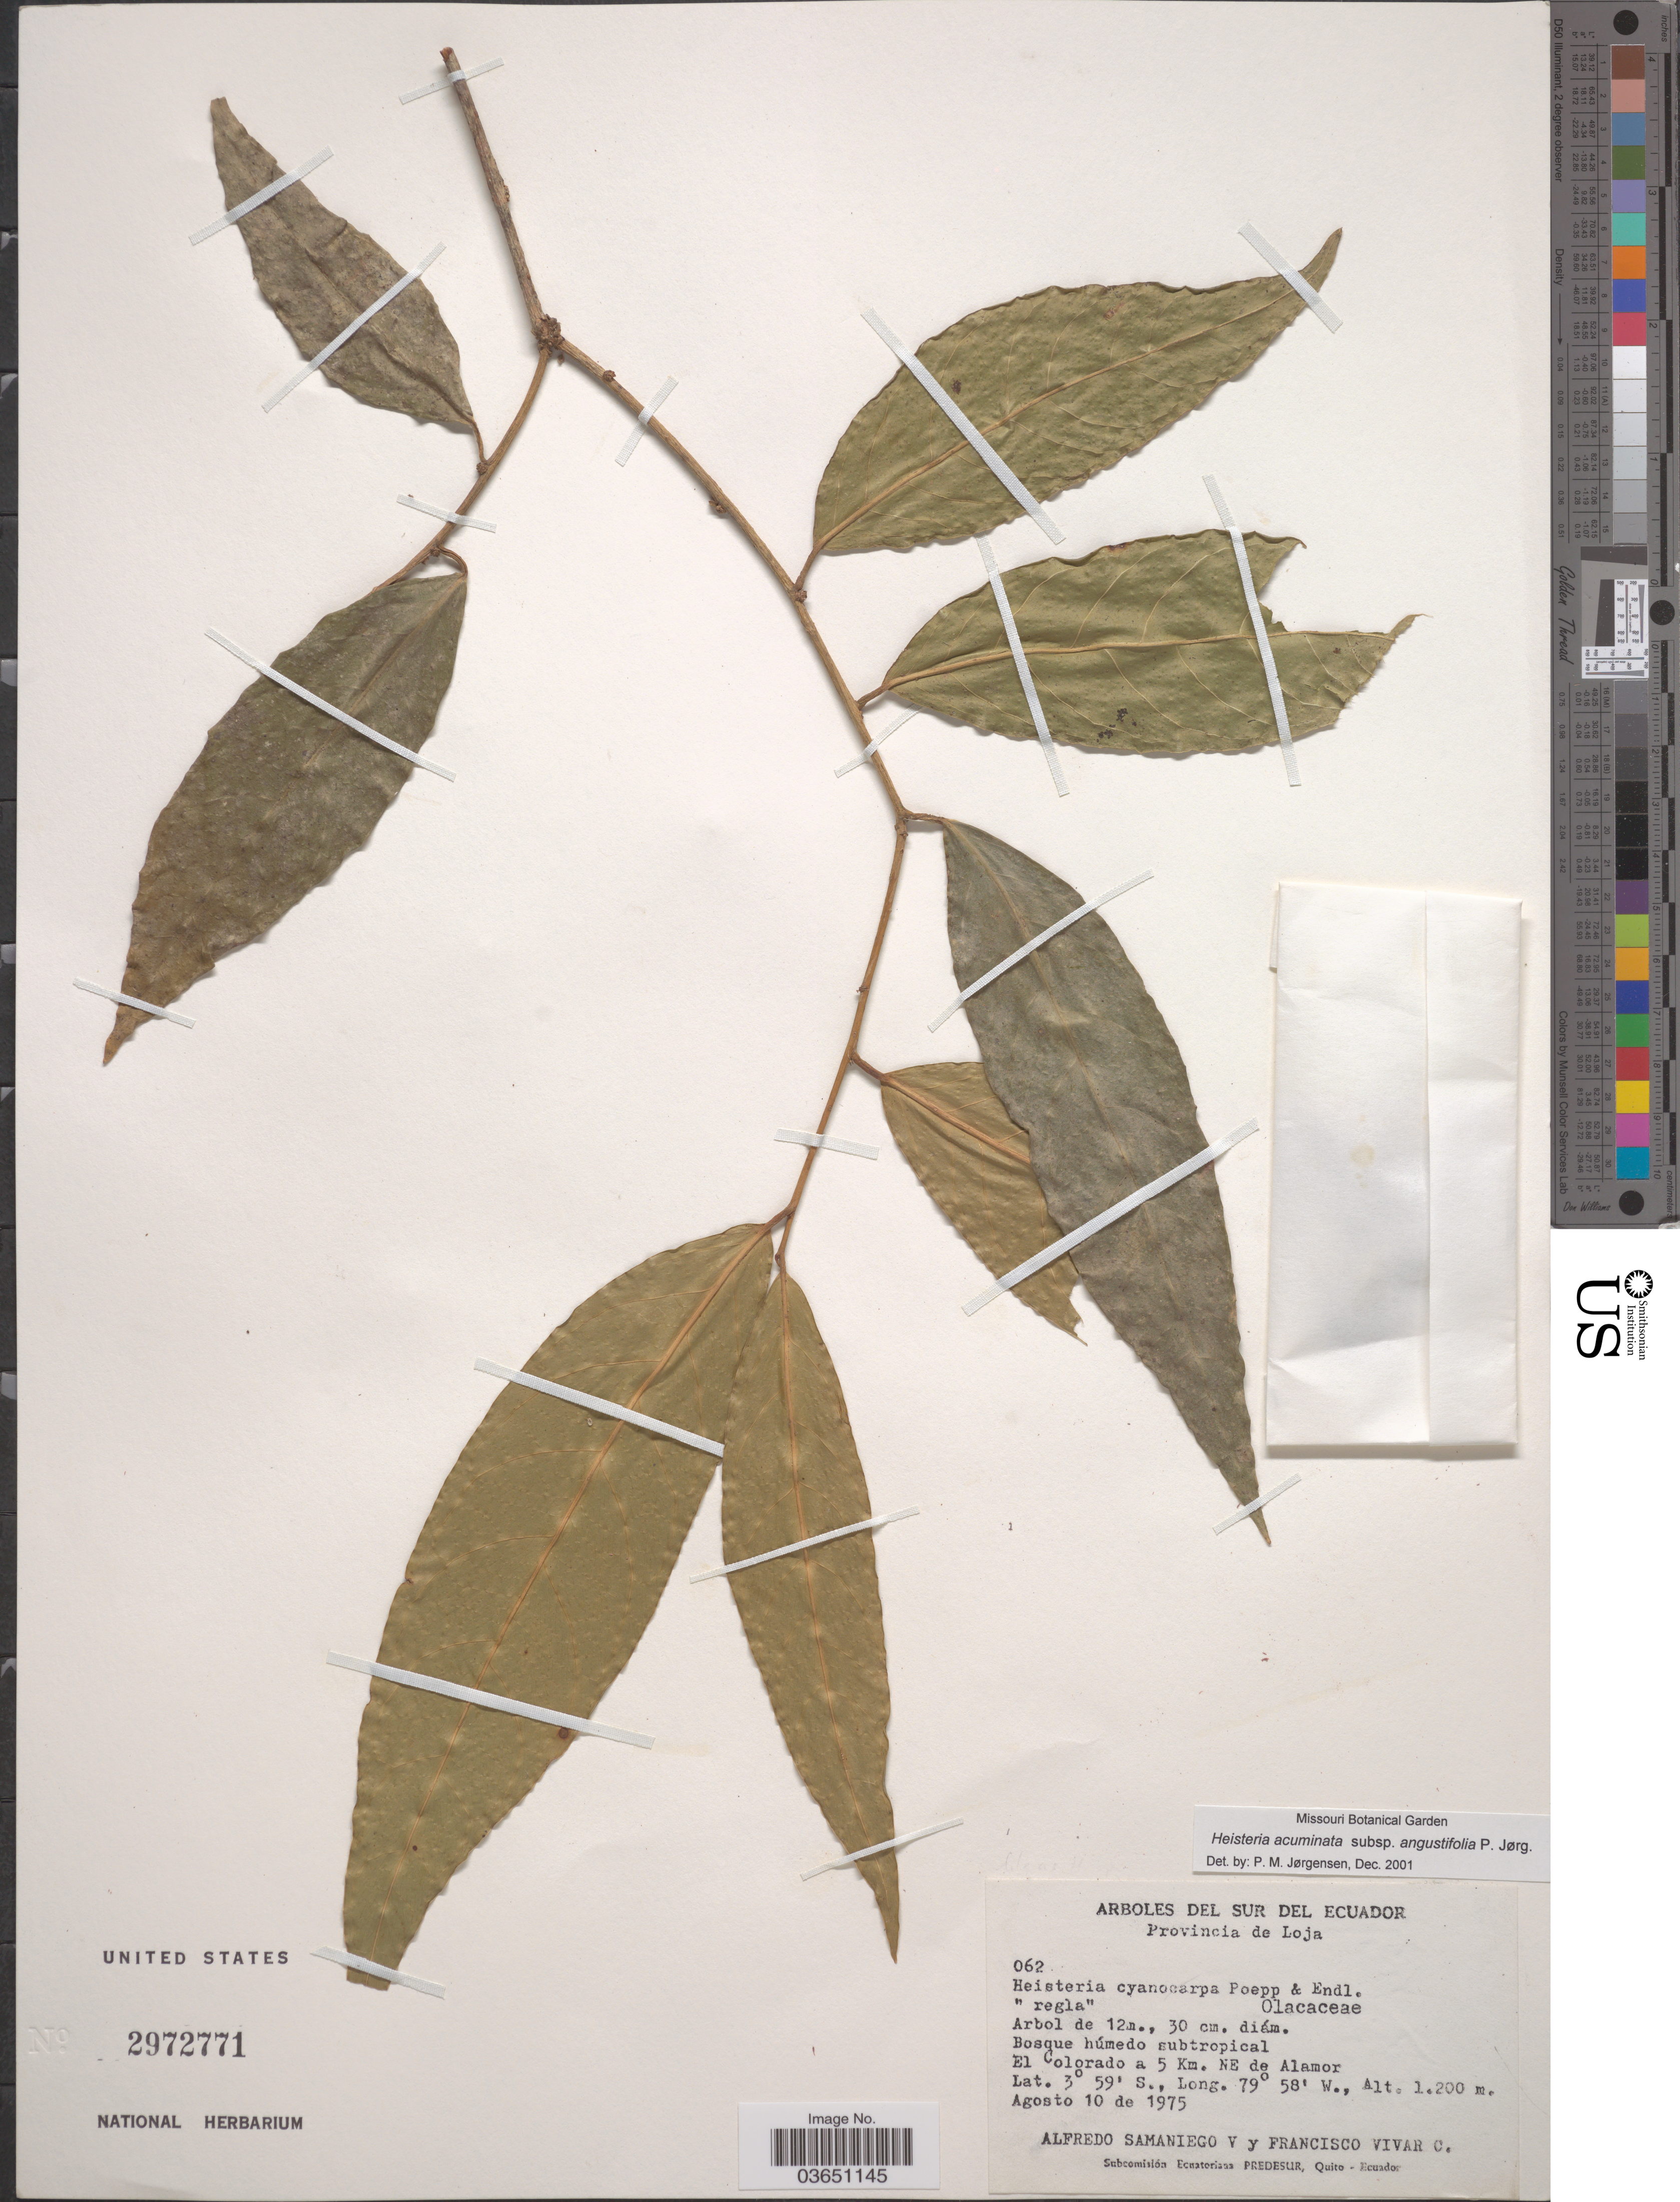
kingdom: Plantae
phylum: Tracheophyta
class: Magnoliopsida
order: Santalales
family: Erythropalaceae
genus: Heisteria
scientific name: Heisteria acuminata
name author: (Humb. & Bonpl.) Engl.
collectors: A. V. Samaniego & F. A. Vivar C.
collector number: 062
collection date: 1975-08-10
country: Ecuador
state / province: Loja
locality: Sur del Ecuador. Bosque húmedo subtropical El Colorado a 5 Km. NE de Alamor.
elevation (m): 1200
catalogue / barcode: US 2972771